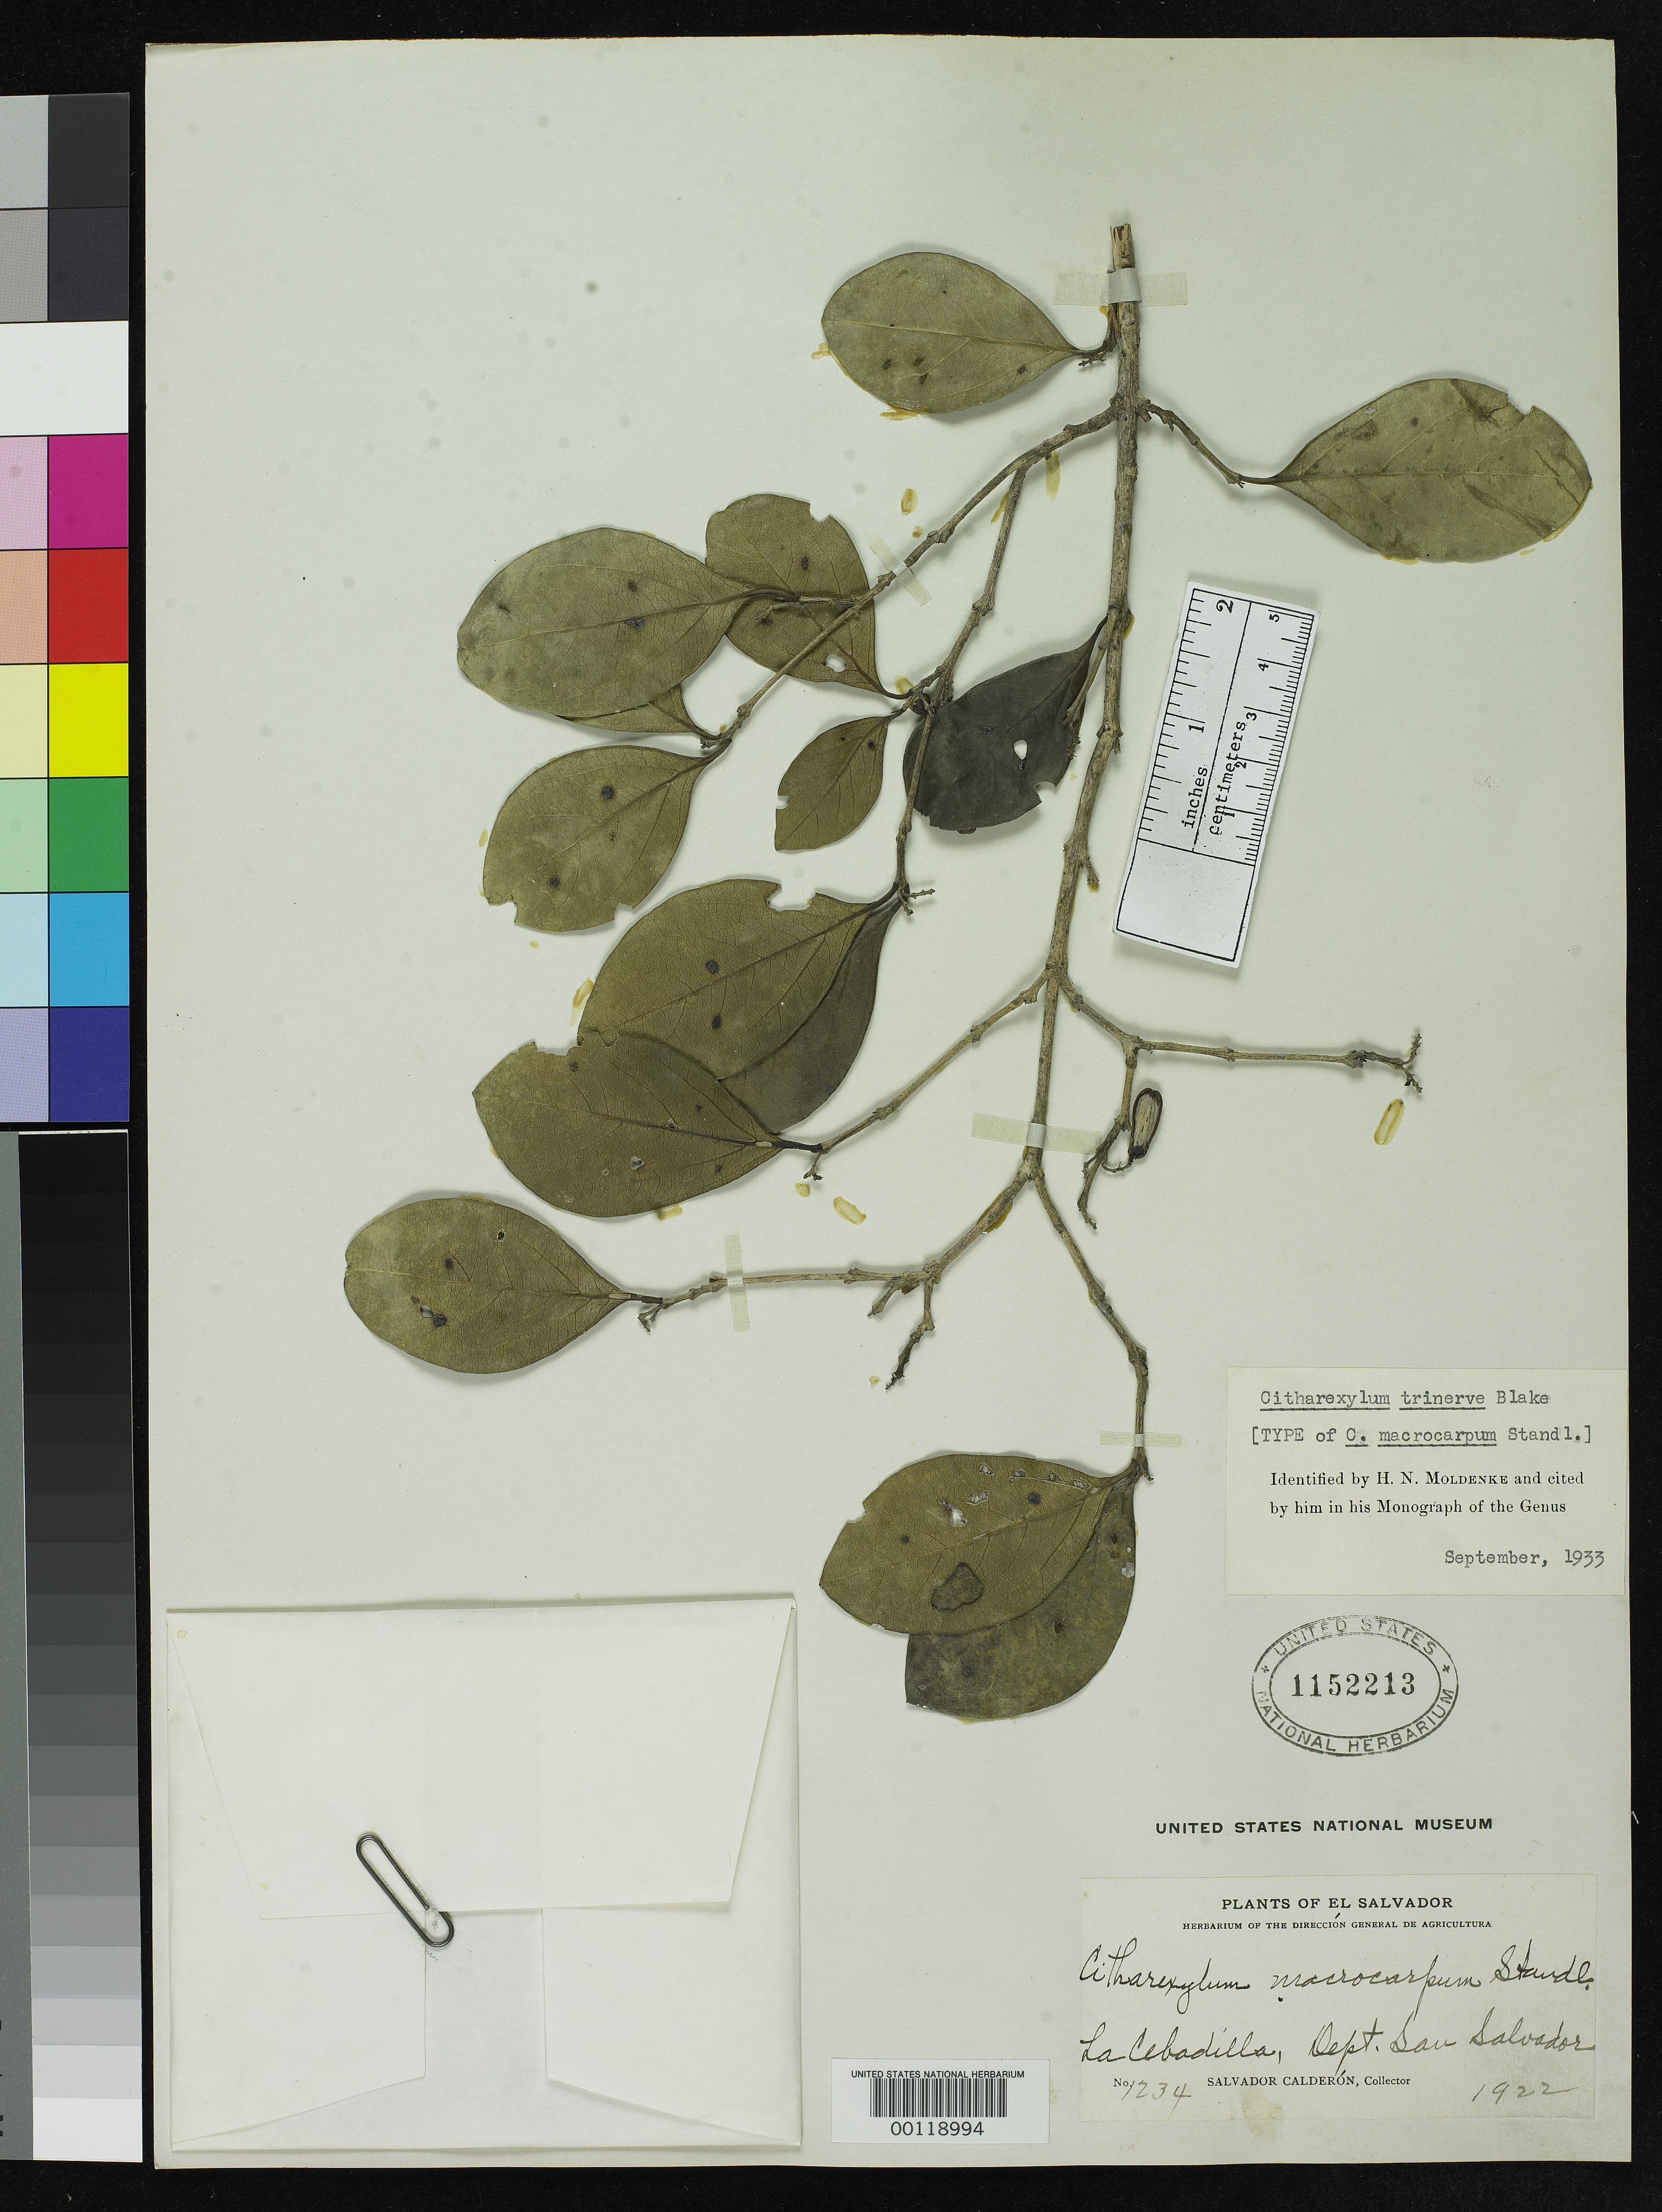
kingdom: Plantae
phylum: Tracheophyta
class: Magnoliopsida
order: Lamiales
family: Verbenaceae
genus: Citharexylum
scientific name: Citharexylum macrocarpum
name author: Standl.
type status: Holotype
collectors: S. Calderón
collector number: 1234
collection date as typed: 1922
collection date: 1922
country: El Salvador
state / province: San Salvador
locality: La Cebadillo.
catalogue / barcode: US 1152213